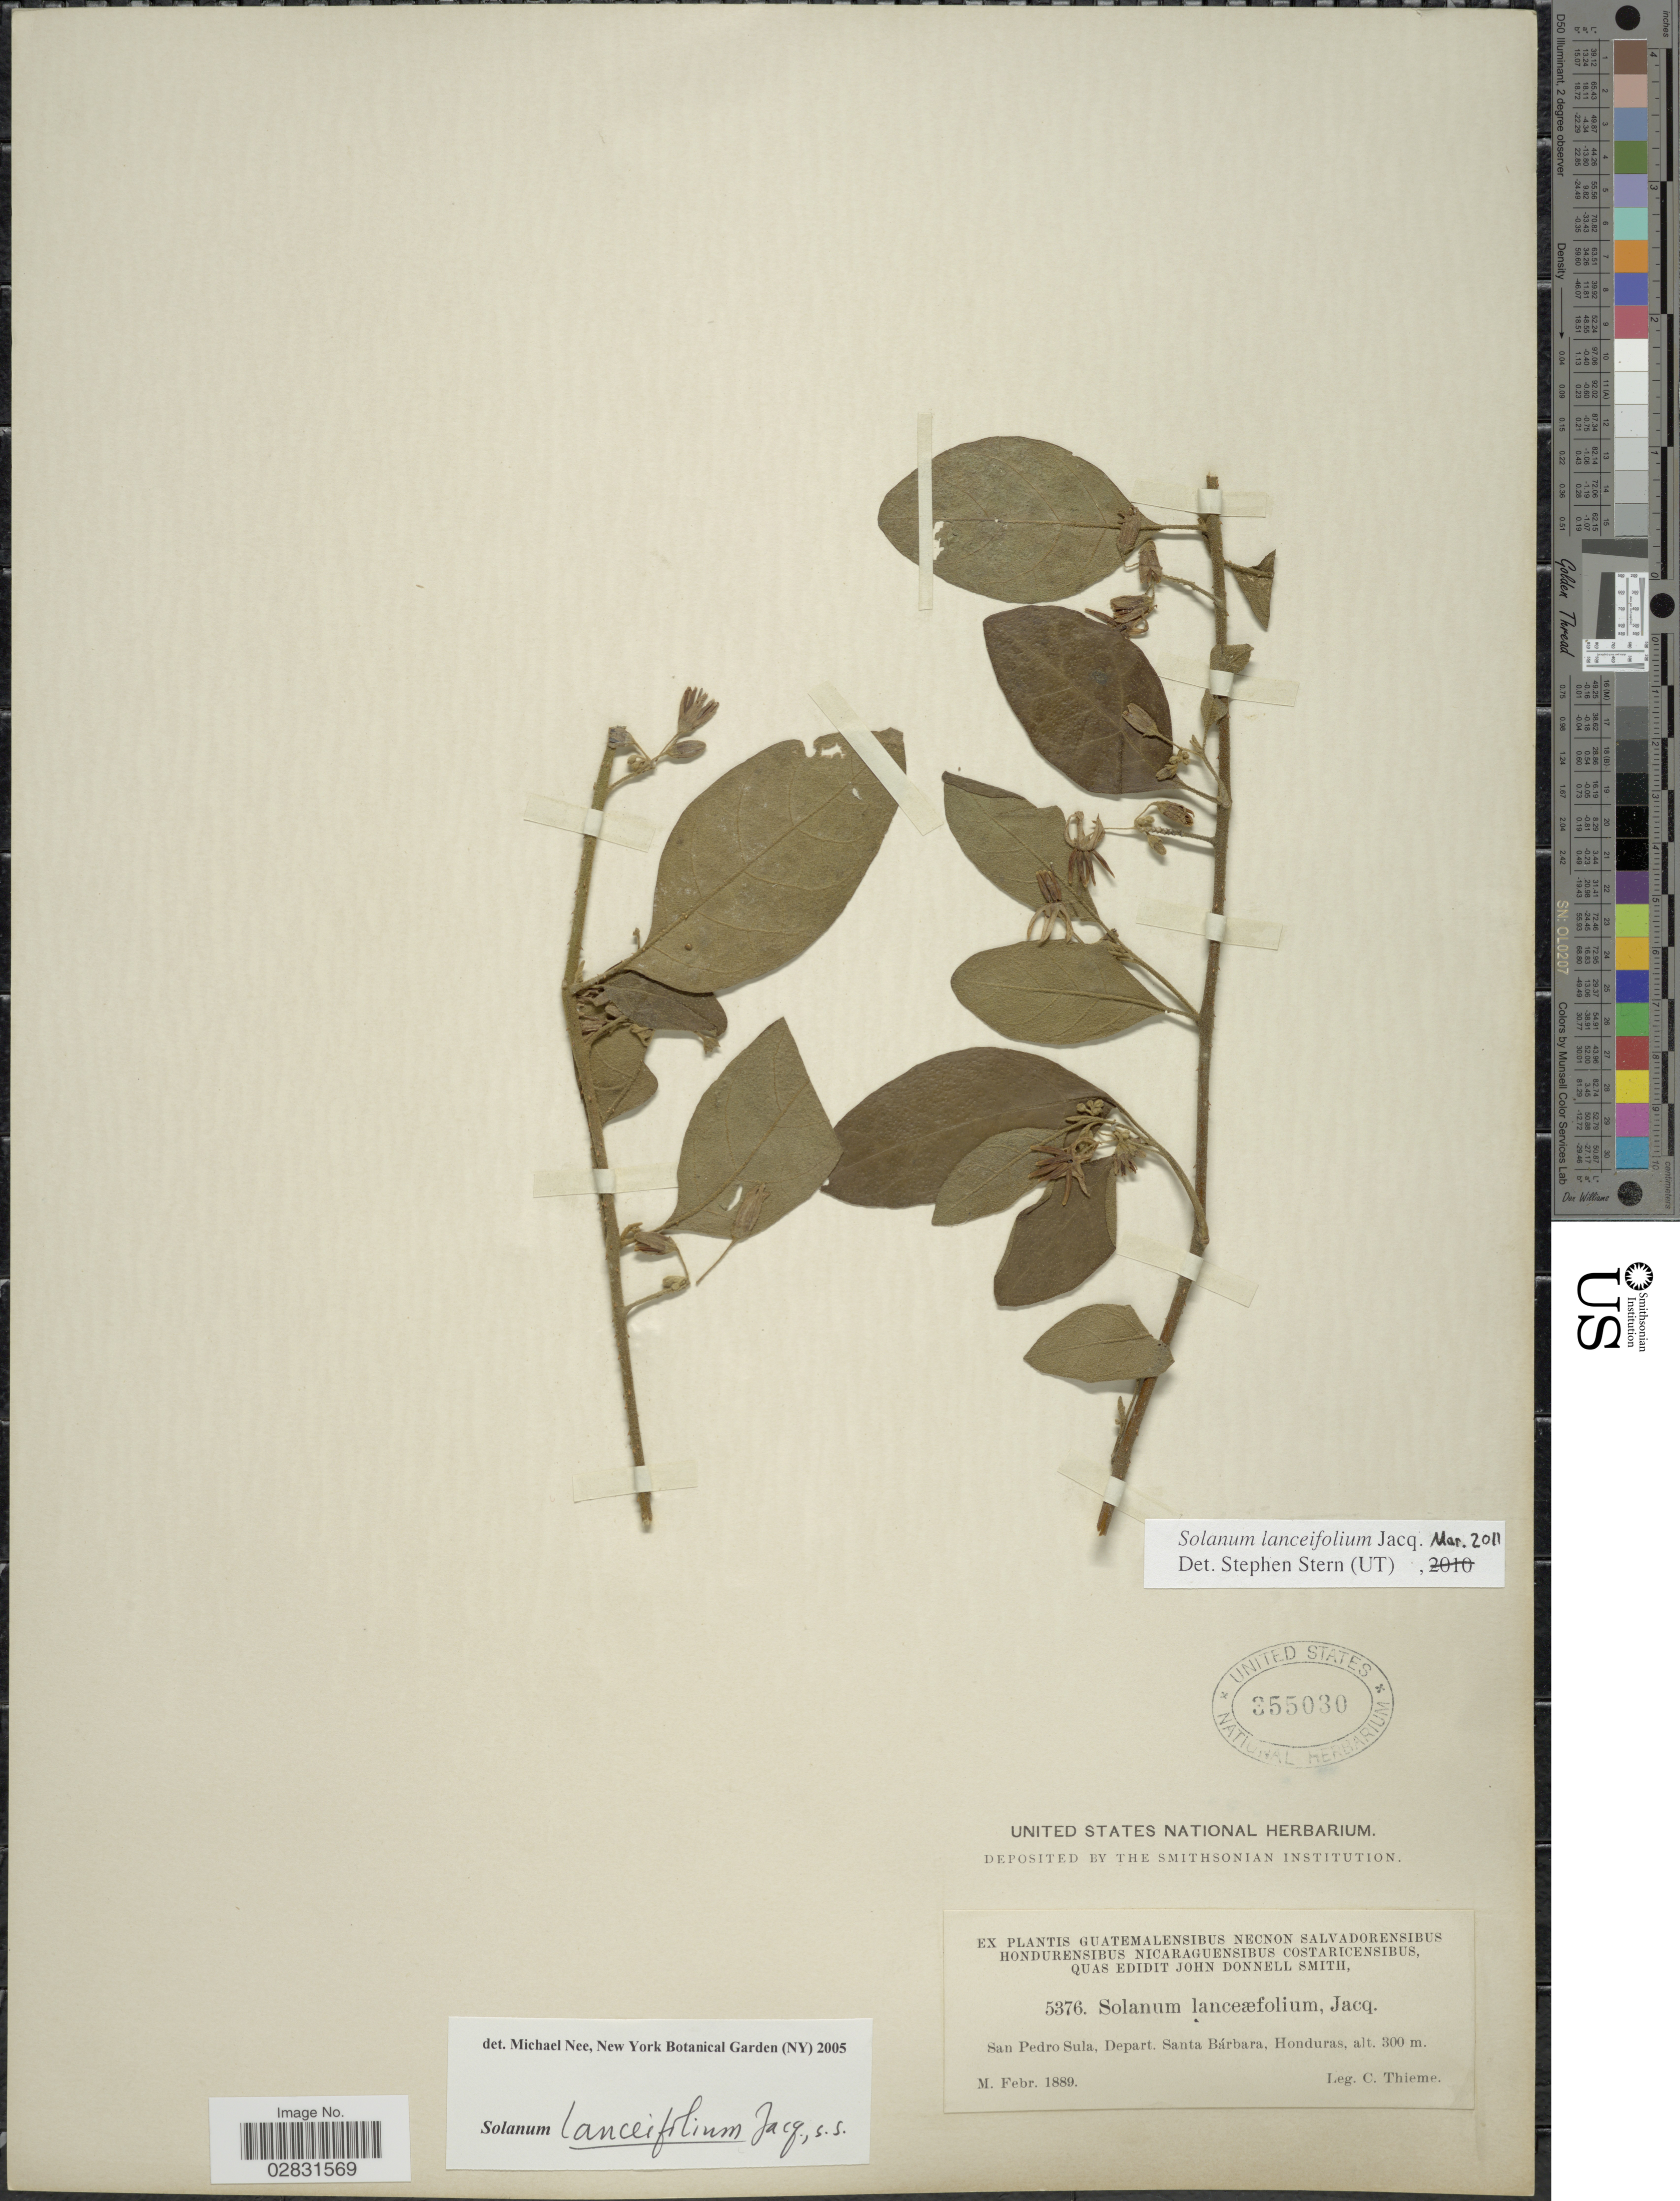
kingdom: Plantae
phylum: Tracheophyta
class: Magnoliopsida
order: Solanales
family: Solanaceae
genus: Solanum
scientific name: Solanum lanceifolium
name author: Jacq.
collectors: C. Thieme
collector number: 5376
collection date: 1889-02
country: Honduras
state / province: Santa Bárbara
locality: San Pedro Sula, Depart. Santa Bárbara.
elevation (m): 300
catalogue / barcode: US 355030